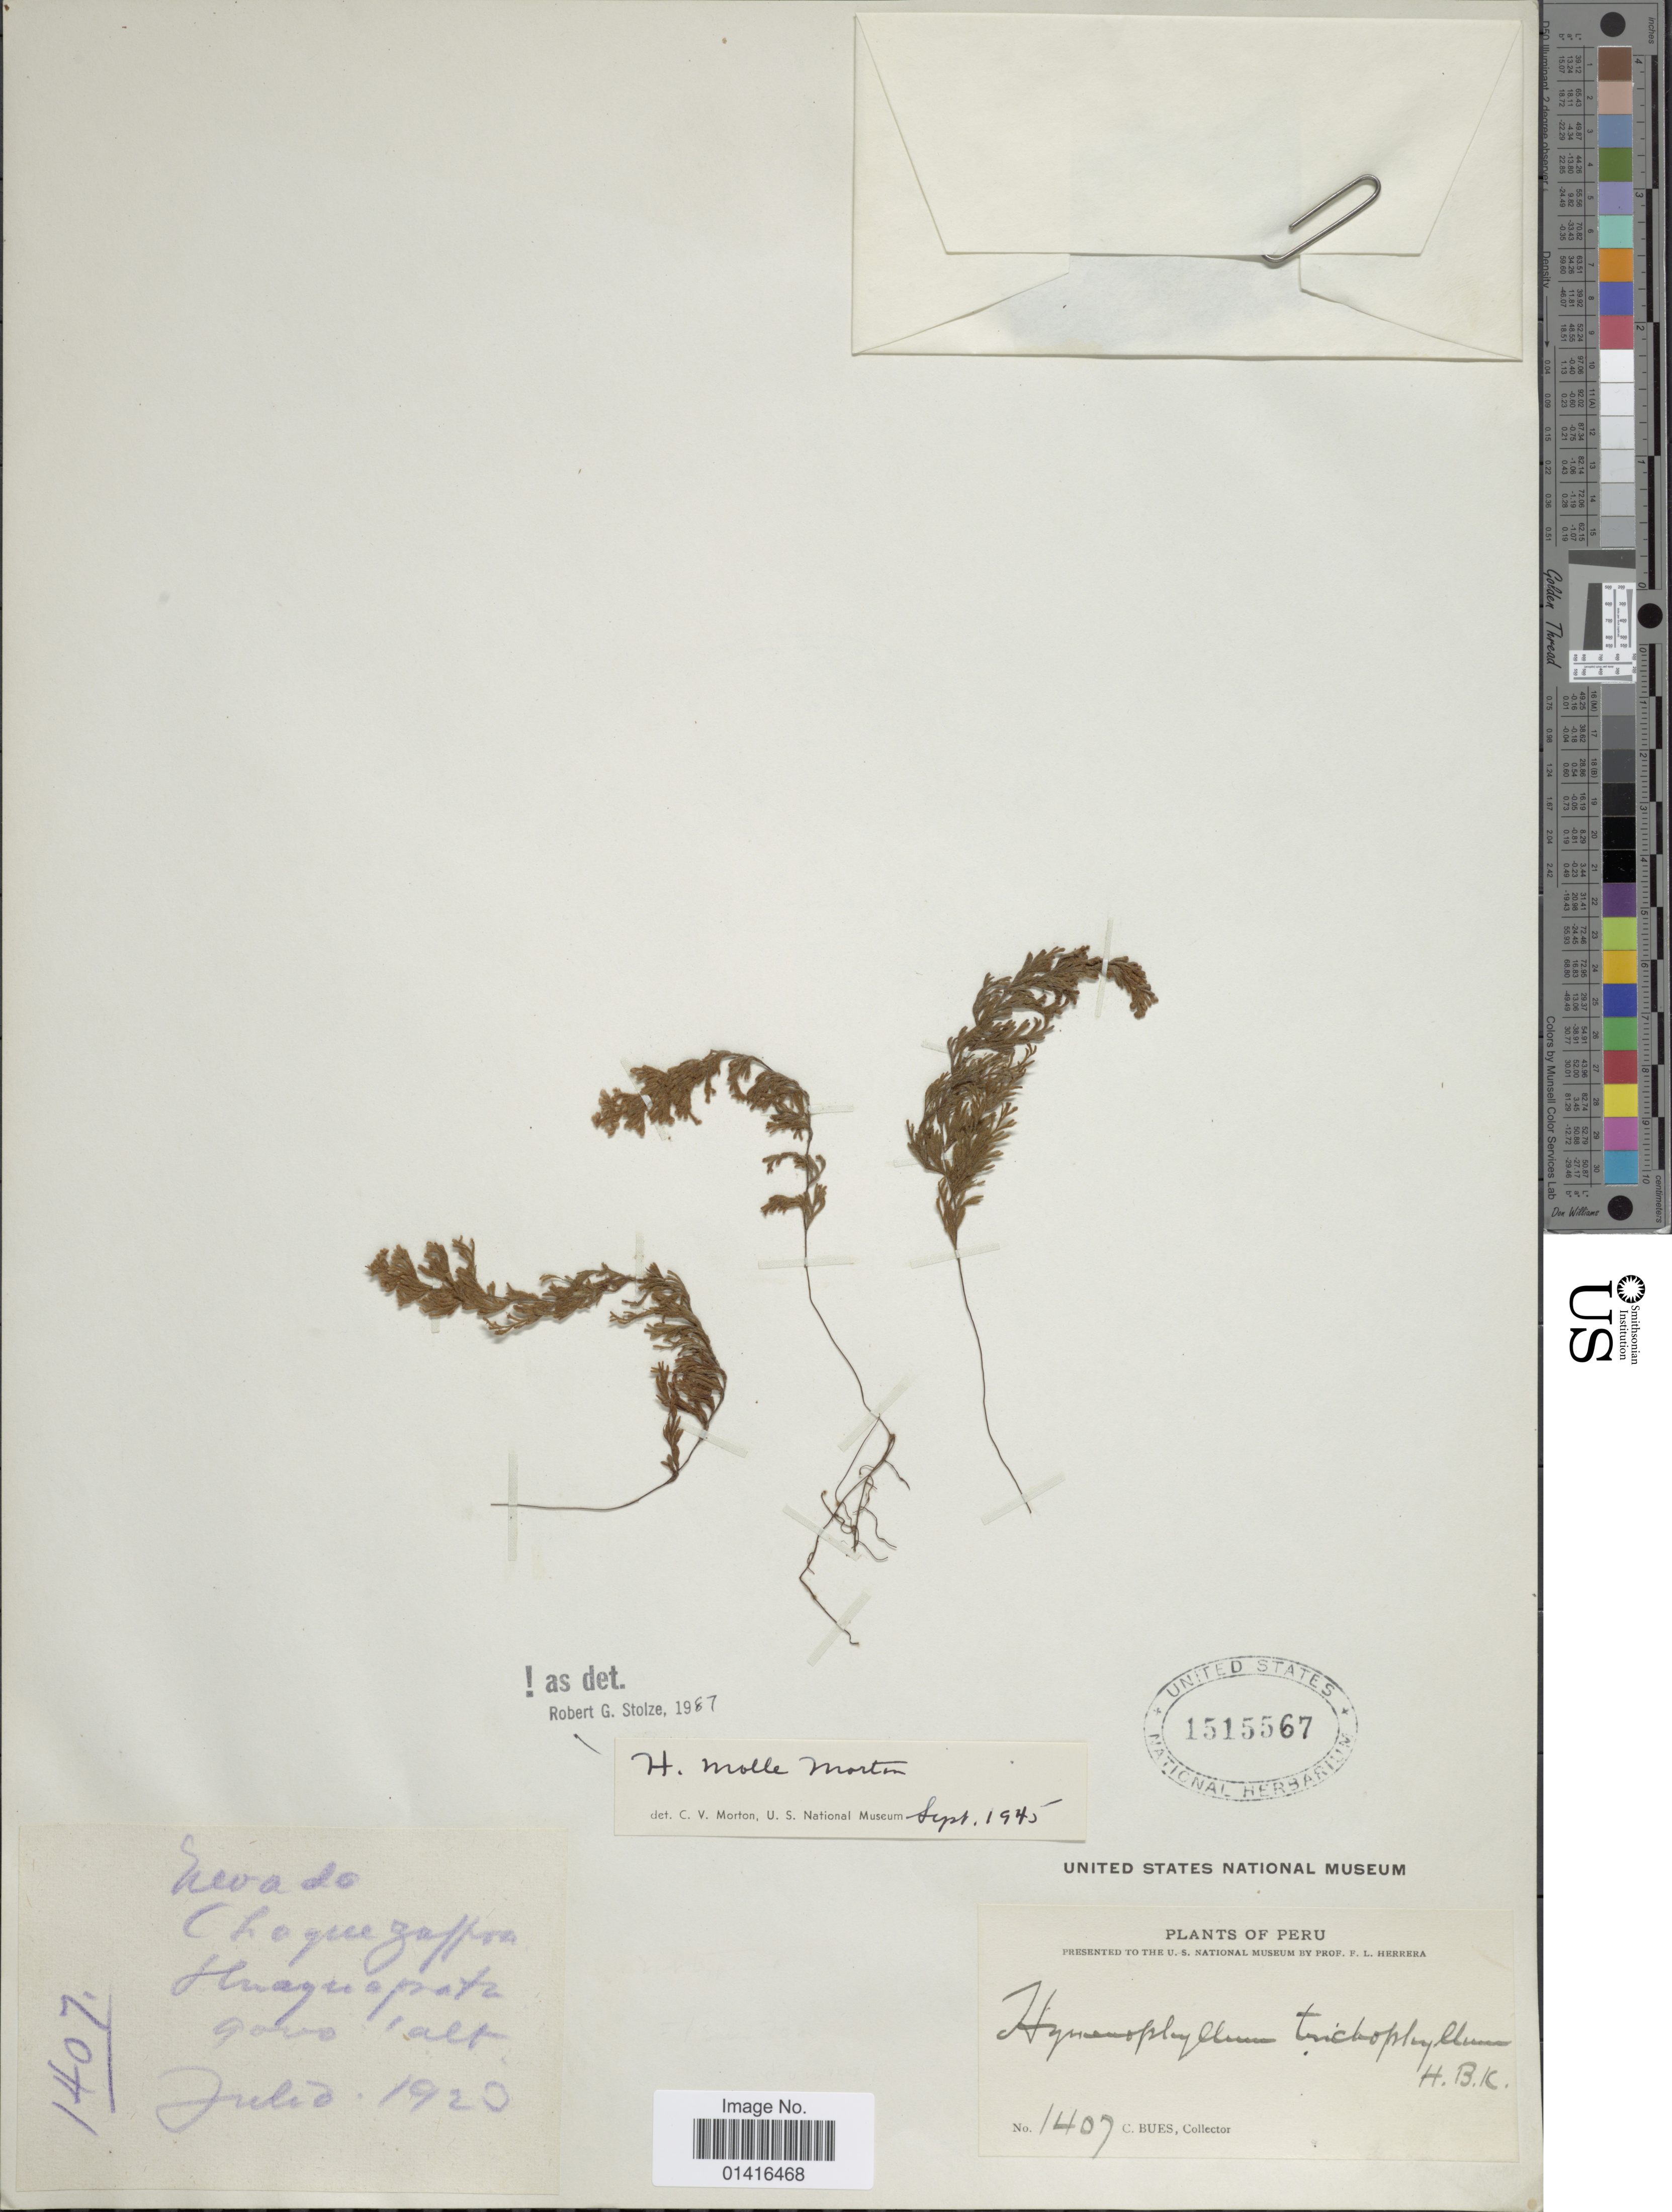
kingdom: Plantae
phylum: Tracheophyta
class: Polypodiopsida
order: Hymenophyllales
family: Hymenophyllaceae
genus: Hymenophyllum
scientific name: Hymenophyllum molle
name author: C.V. Morton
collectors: C. Bues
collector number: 1407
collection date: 1920-07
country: Peru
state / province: Cusco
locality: Nevado Choqueaffra, Huaynapata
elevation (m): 2743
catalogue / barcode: US 1515567